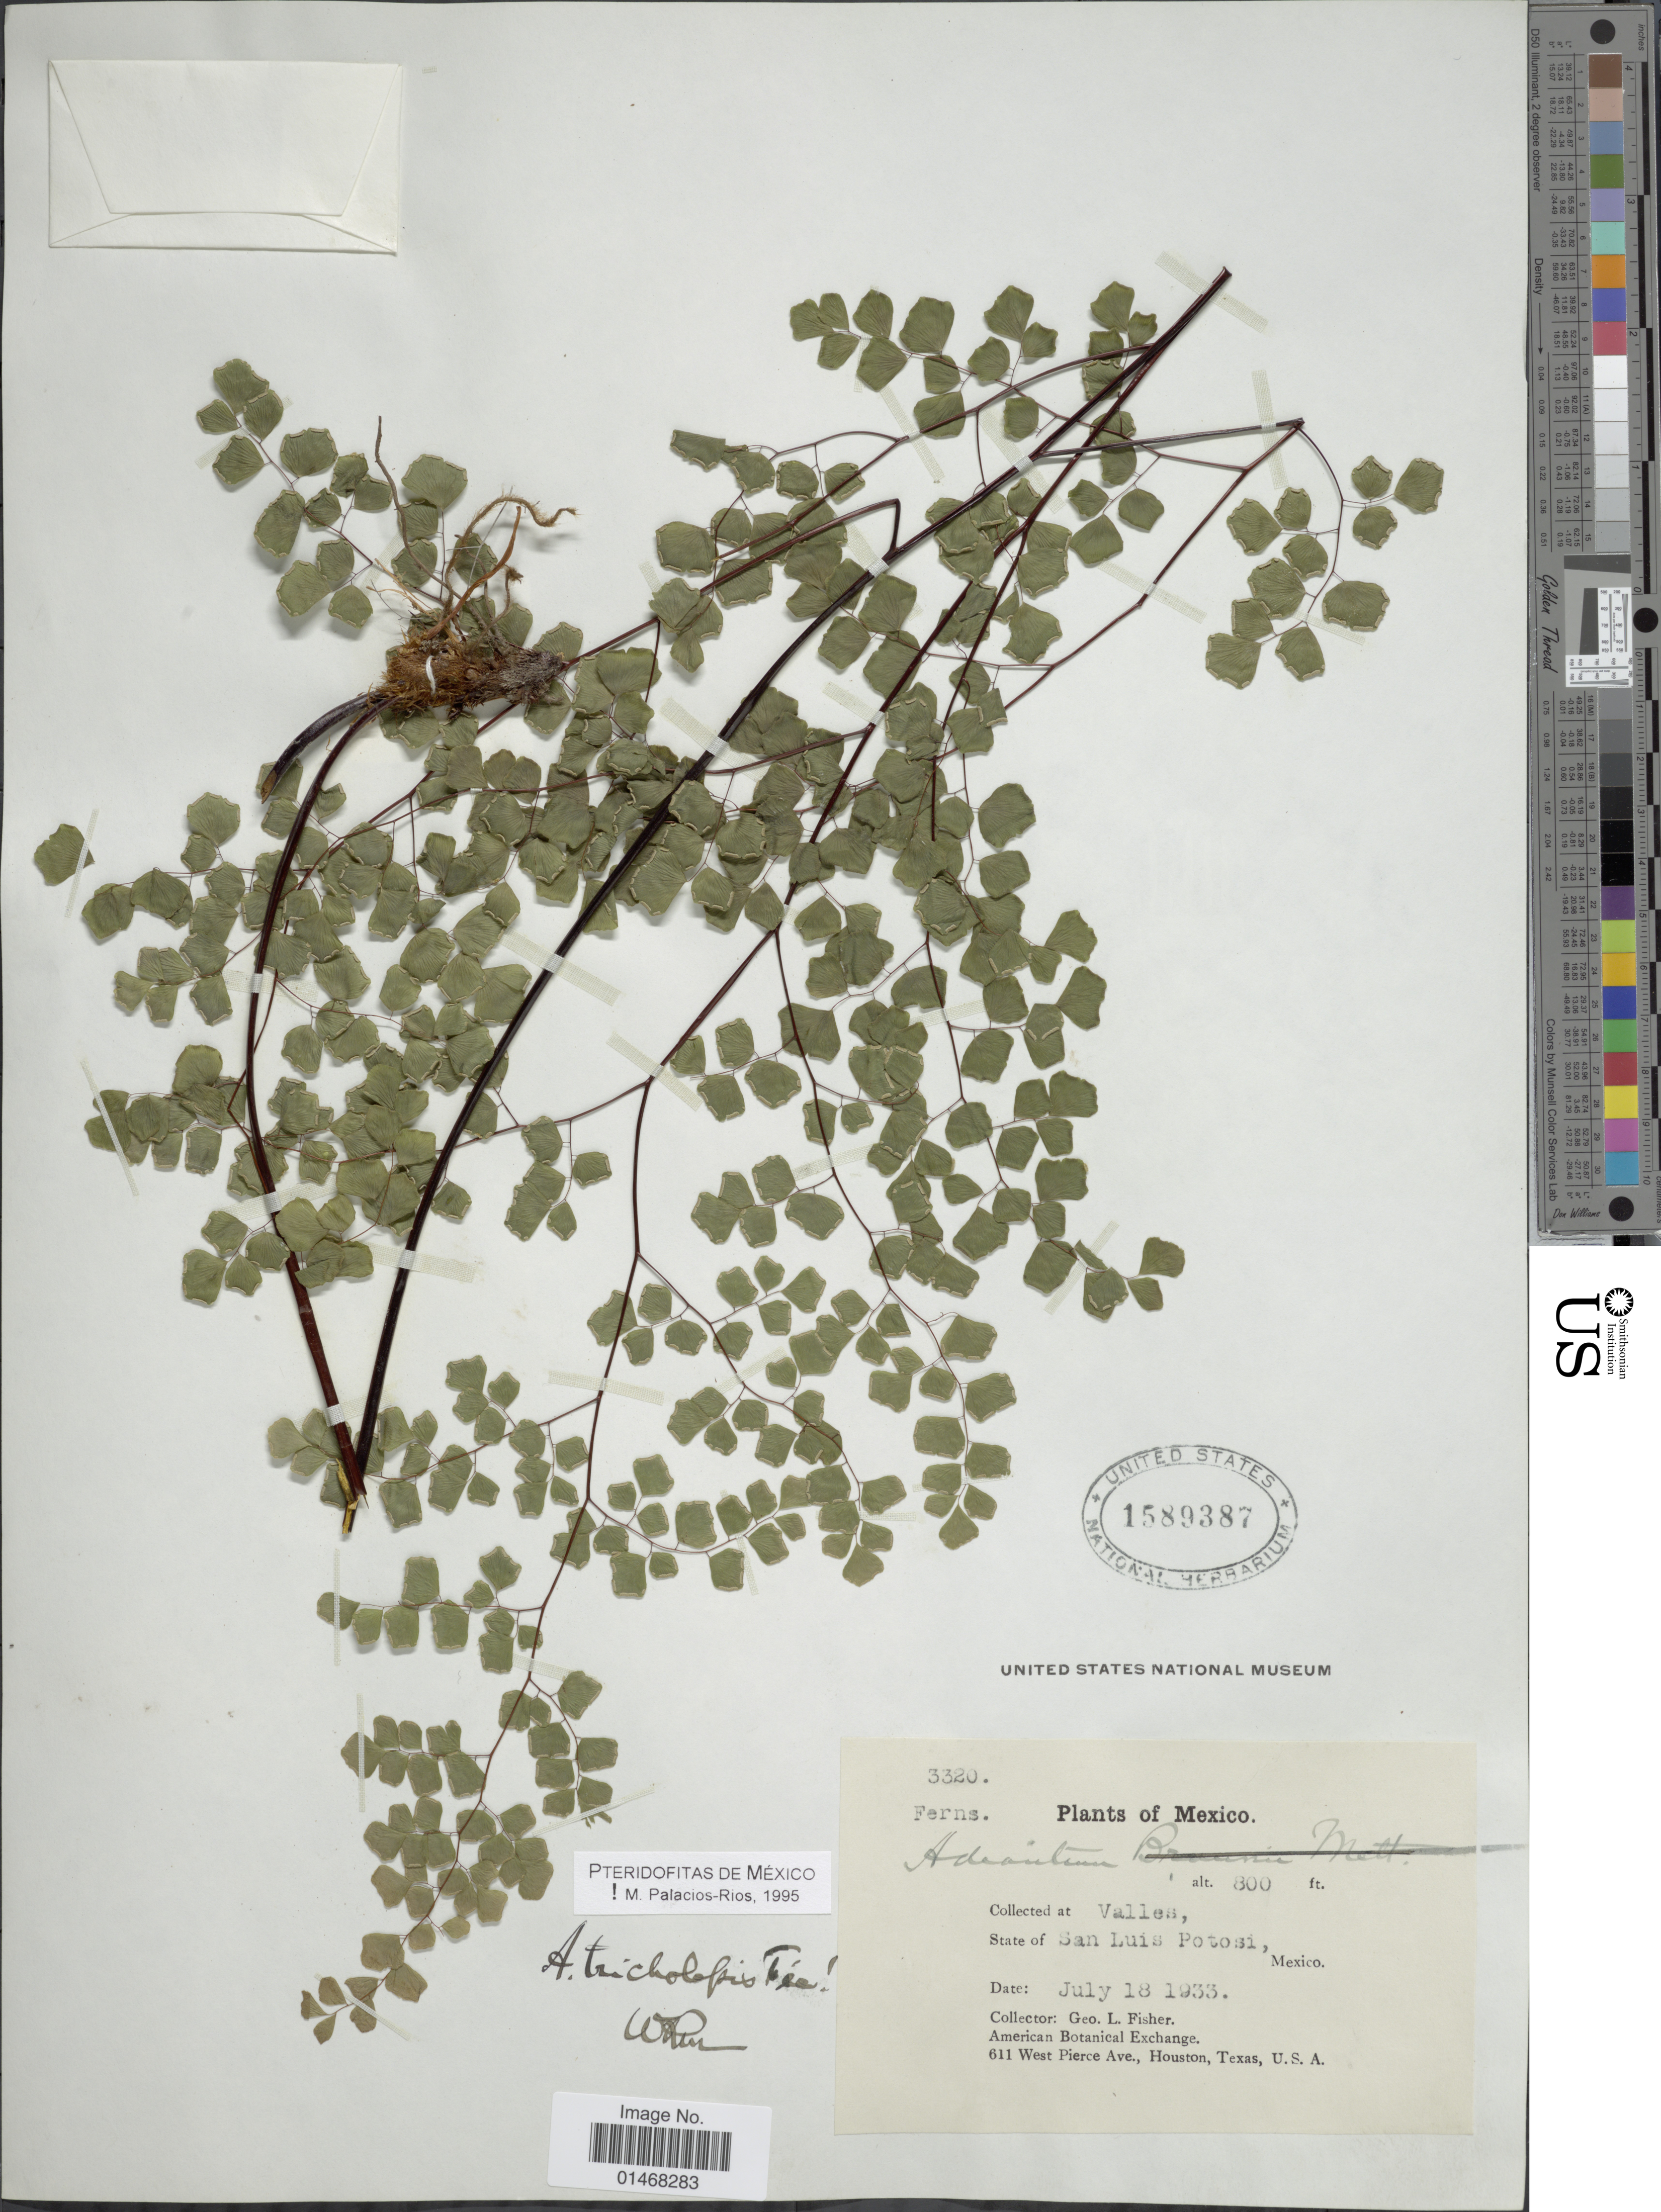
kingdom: Plantae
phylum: Tracheophyta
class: Polypodiopsida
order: Polypodiales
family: Pteridaceae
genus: Adiantum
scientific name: Adiantum tricholepis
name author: Fée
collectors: G. L. Fisher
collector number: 3320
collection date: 1933-07-18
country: Mexico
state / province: San Luis Potosí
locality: Valles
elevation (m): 244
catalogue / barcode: US 1589387